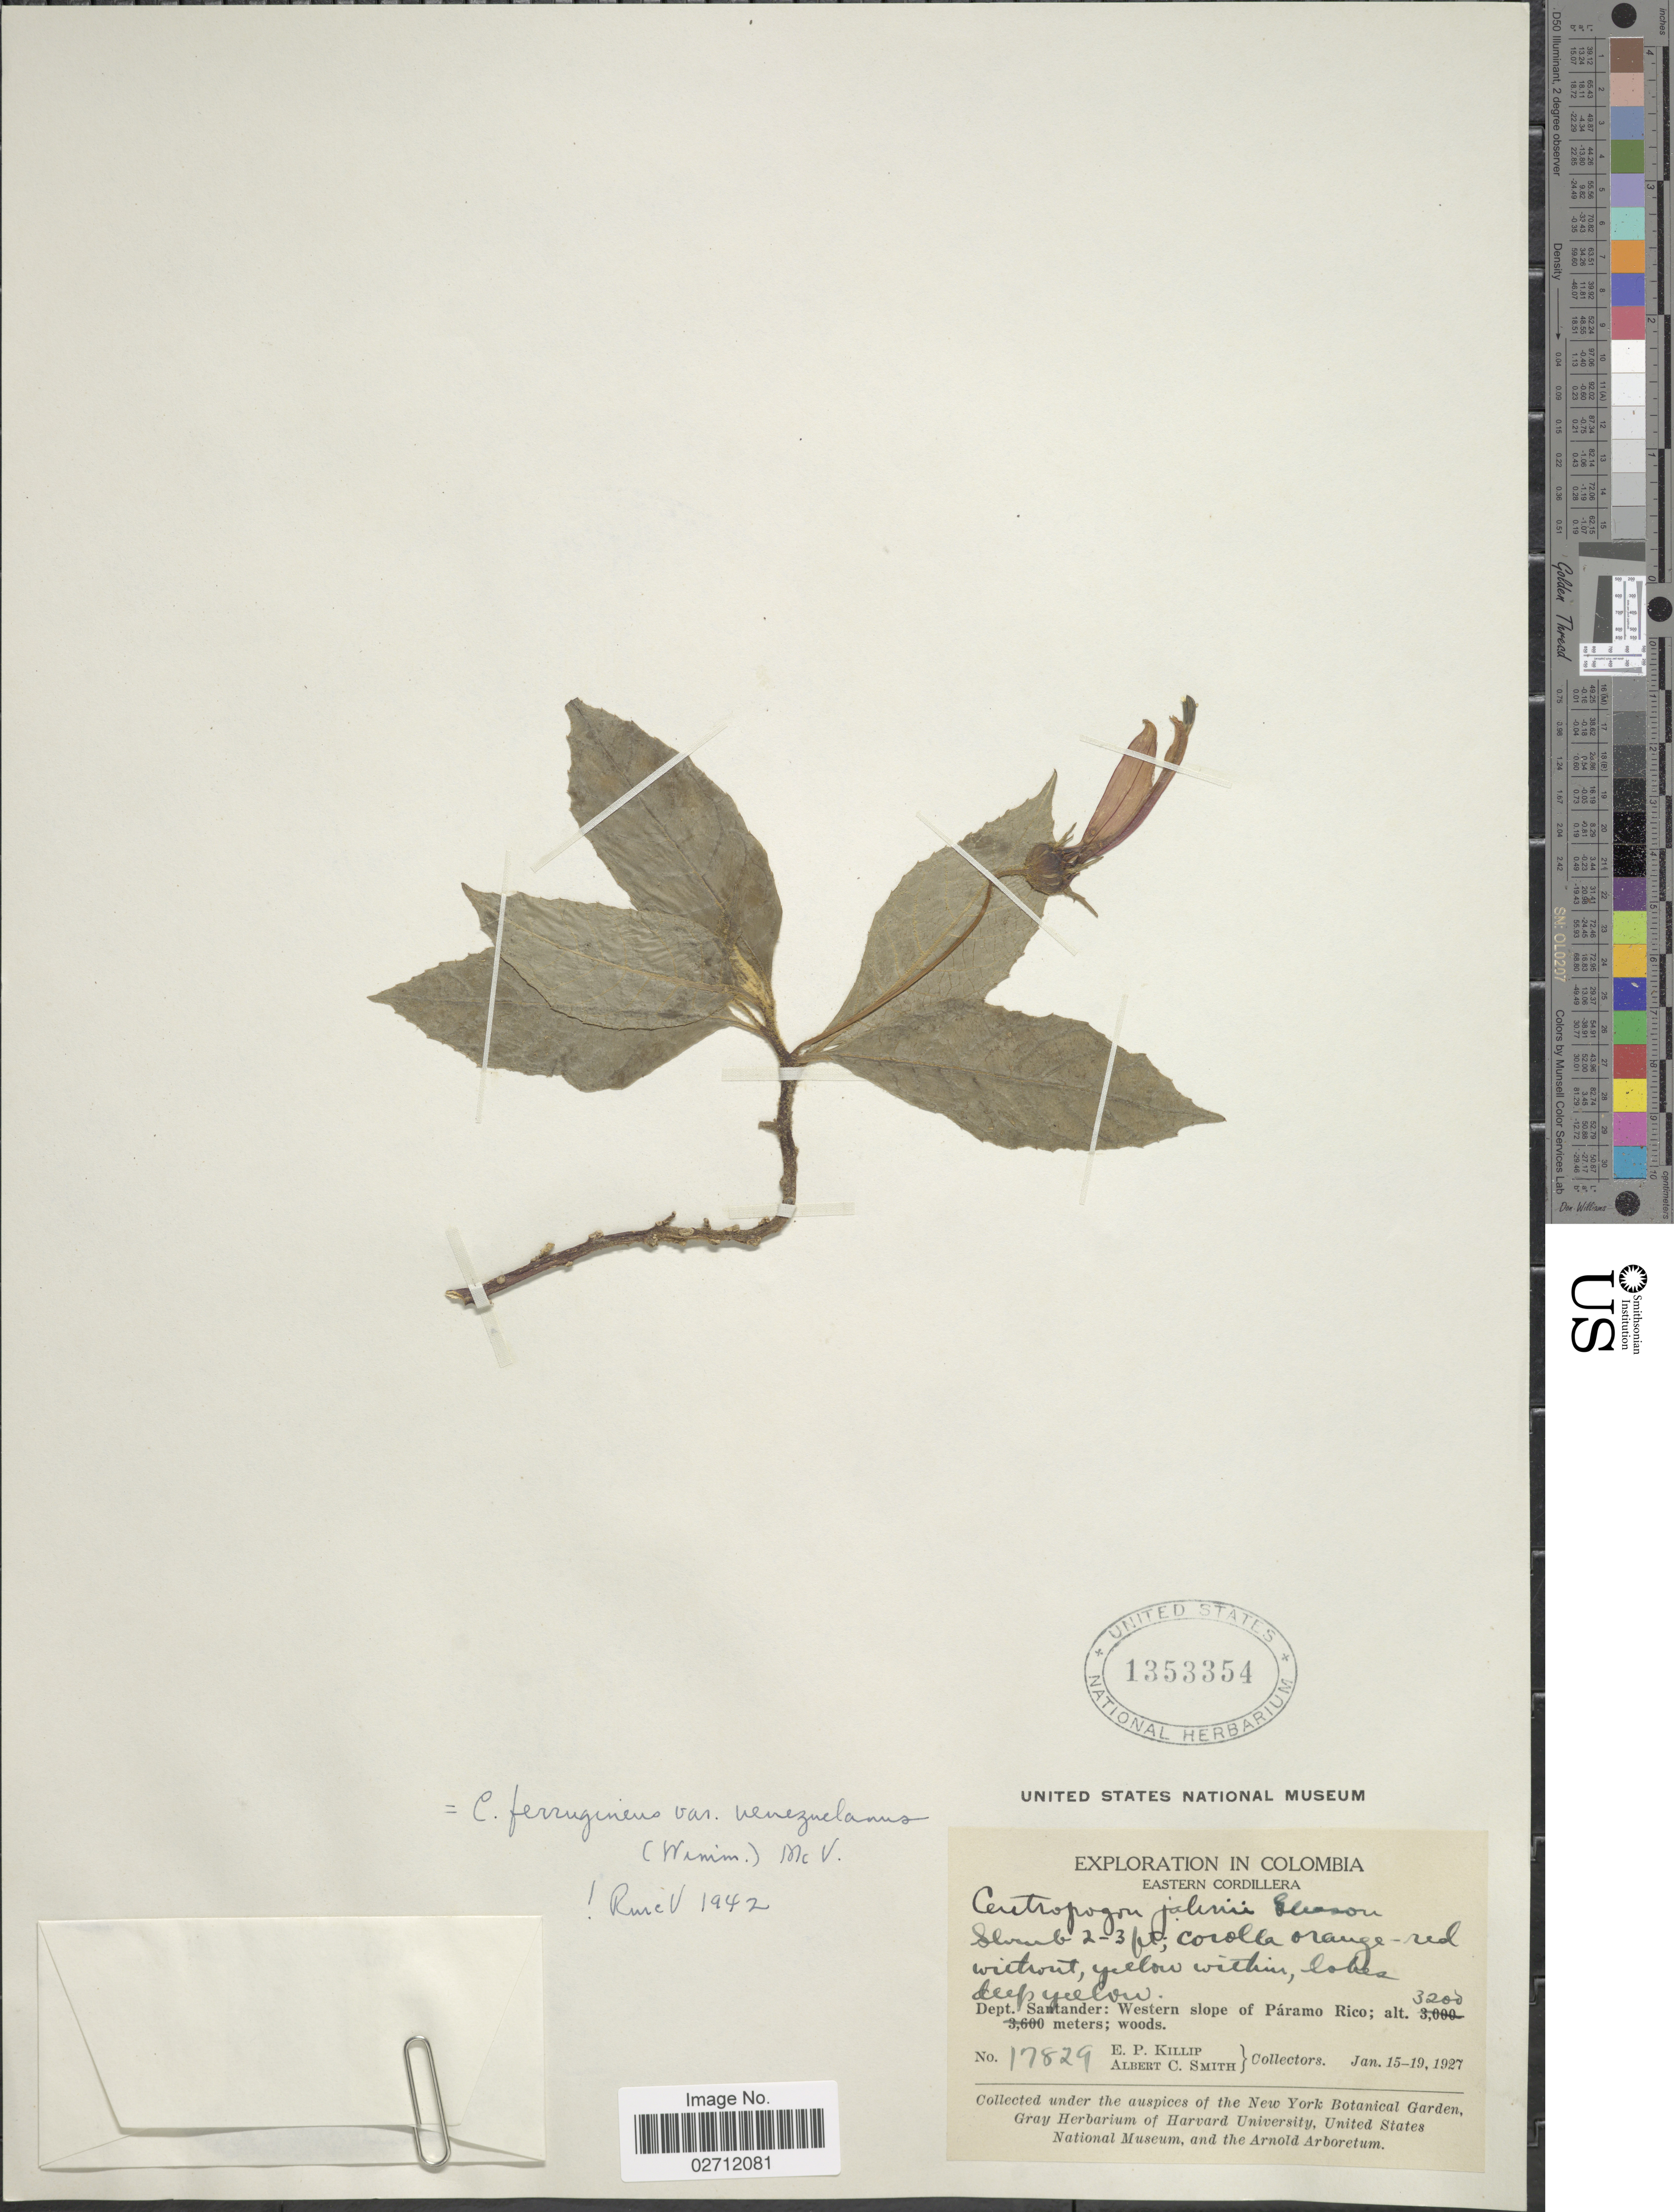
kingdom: Plantae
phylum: Tracheophyta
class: Magnoliopsida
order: Asterales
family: Campanulaceae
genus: Centropogon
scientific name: Centropogon ferrugineus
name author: (L. f.) Gleason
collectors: E. P. Killip & A. C. Smith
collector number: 17829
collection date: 1927-01-15/1927-01-19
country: Colombia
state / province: Santander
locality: Western slope of Paramo Rico, Eastern Cordillera.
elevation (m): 3200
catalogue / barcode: US 1353354